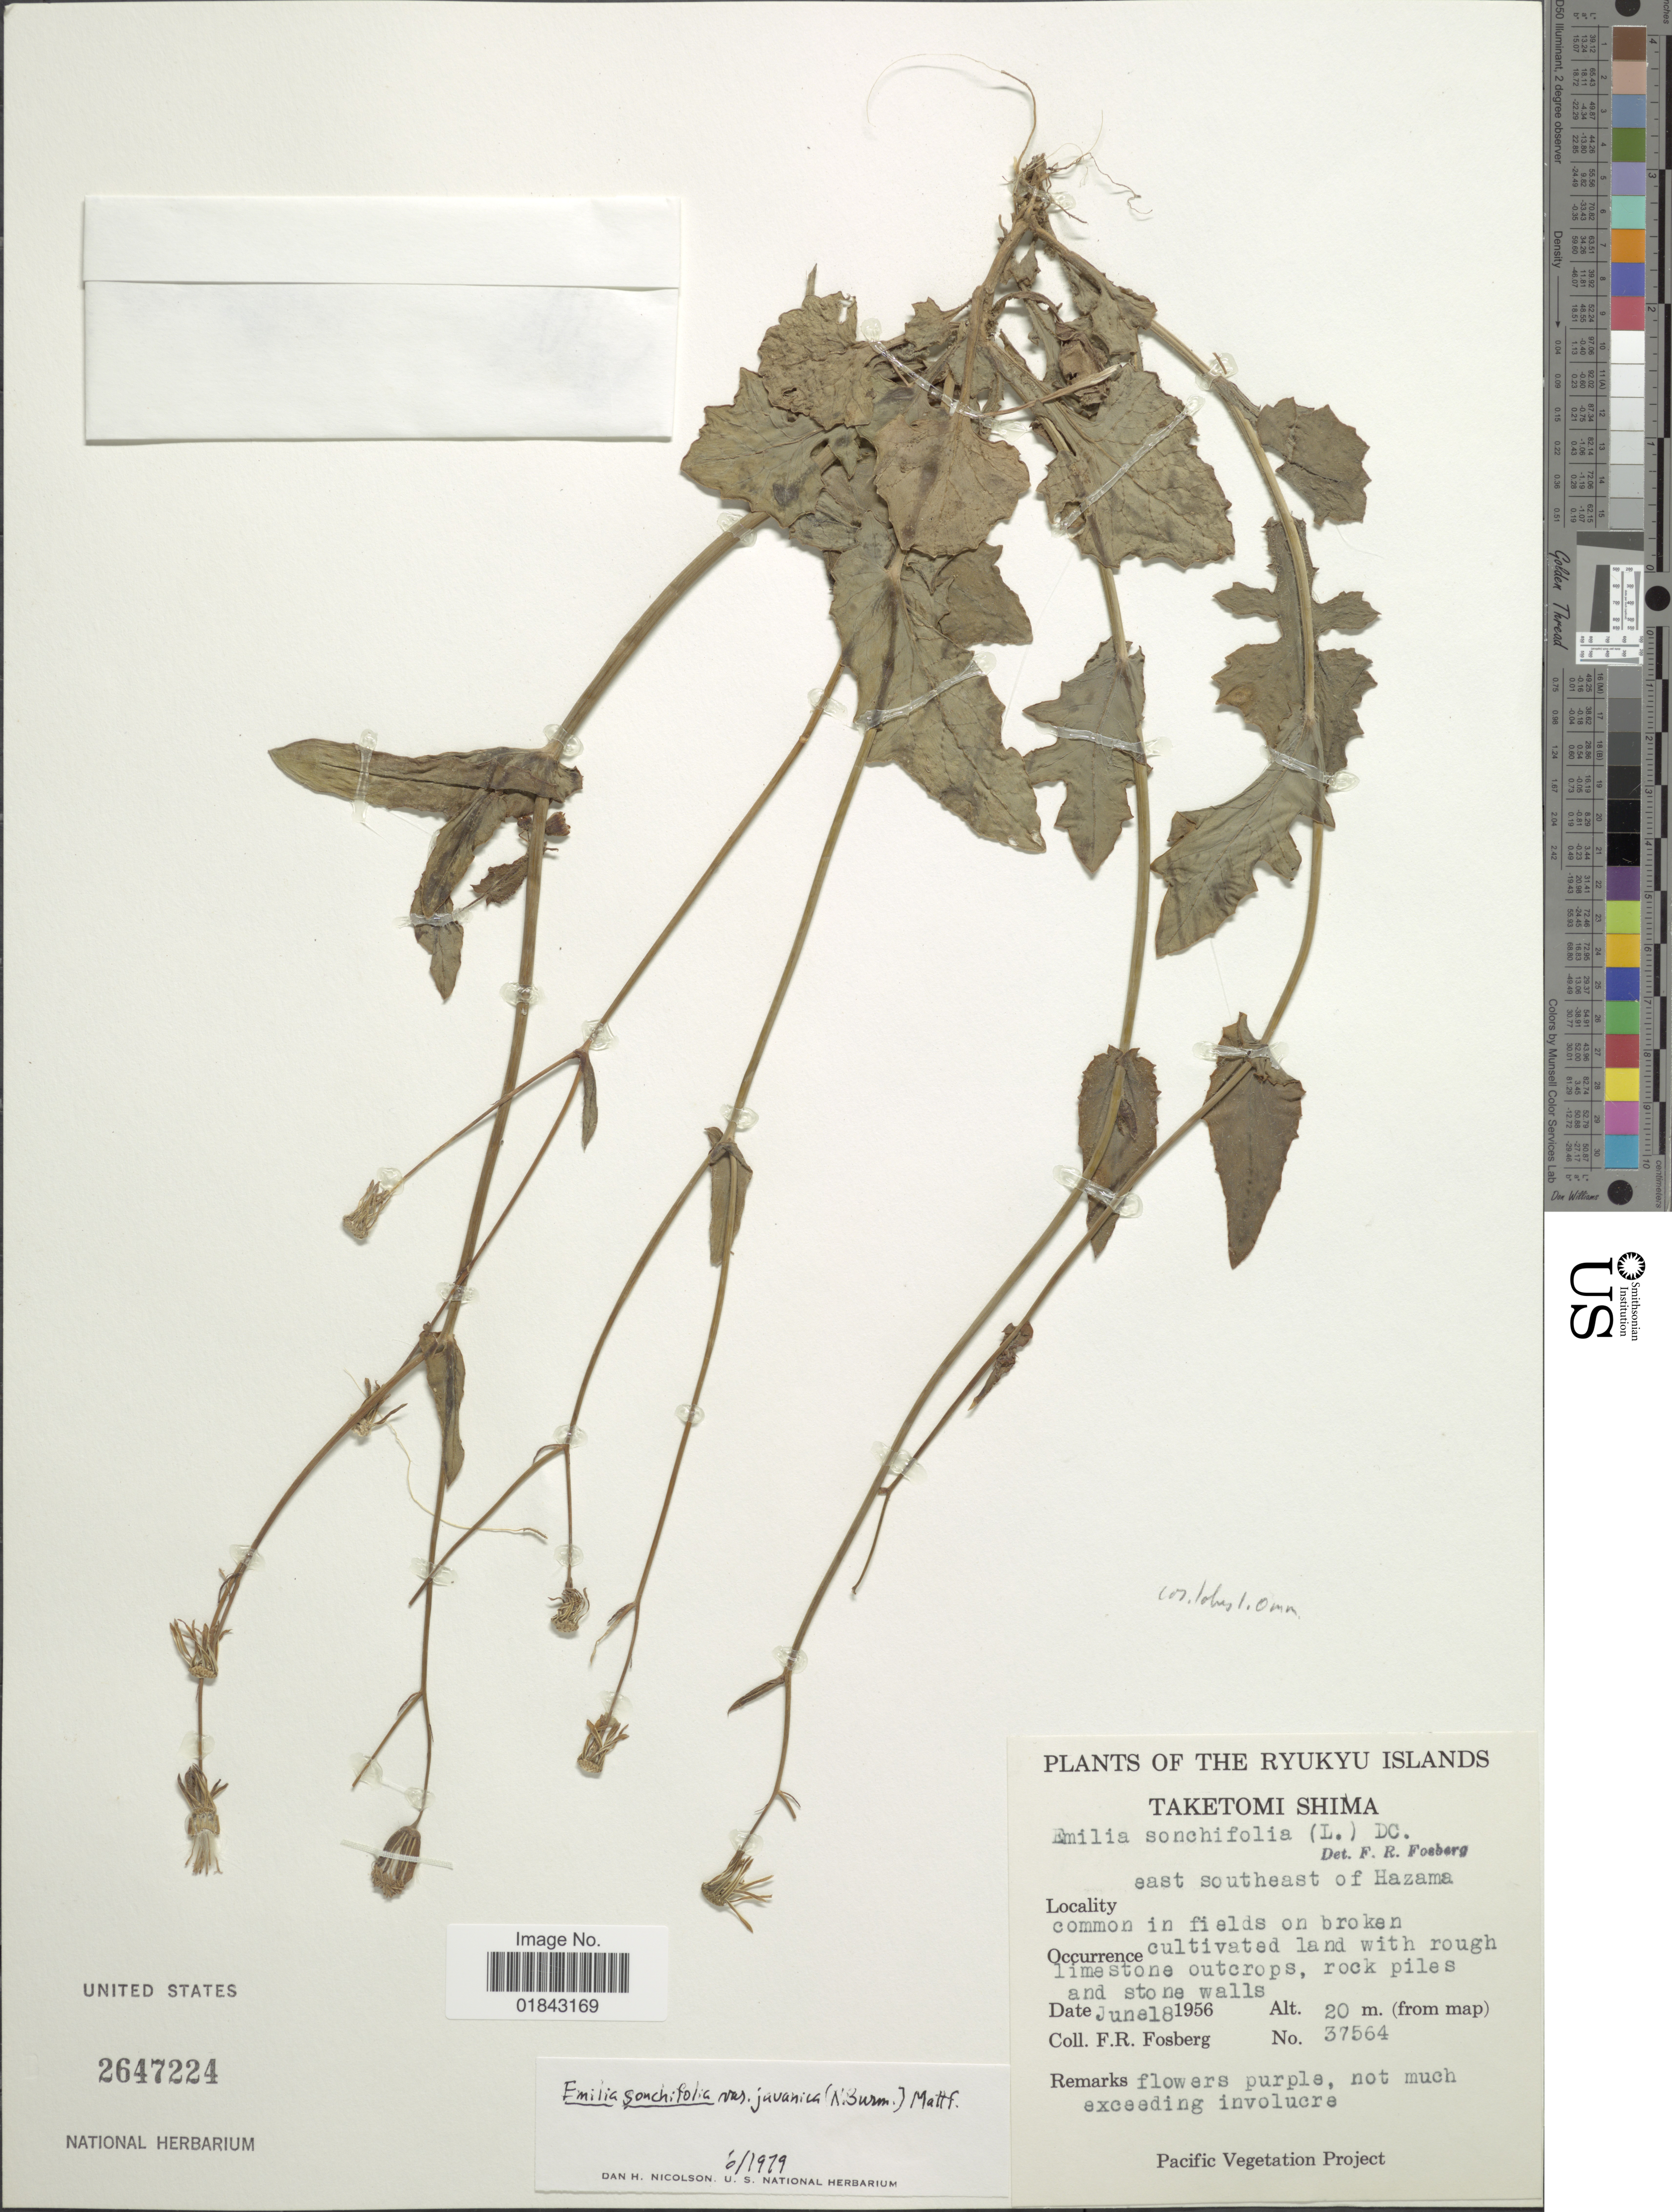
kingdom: Plantae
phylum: Tracheophyta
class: Magnoliopsida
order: Asterales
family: Asteraceae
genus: Emilia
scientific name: Emilia sonchifolia var. javanica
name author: (Burm. f.) Mattf.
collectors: F. R. Fosberg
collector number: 37564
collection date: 1956-06-18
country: Japan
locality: Ryukyu Islands, Taketomi Shima, east southeast of Hazama, common in fields on broken cultivated land with rough limestone outcrops, rock piles and stone walls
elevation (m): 20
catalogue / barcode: US 2647224